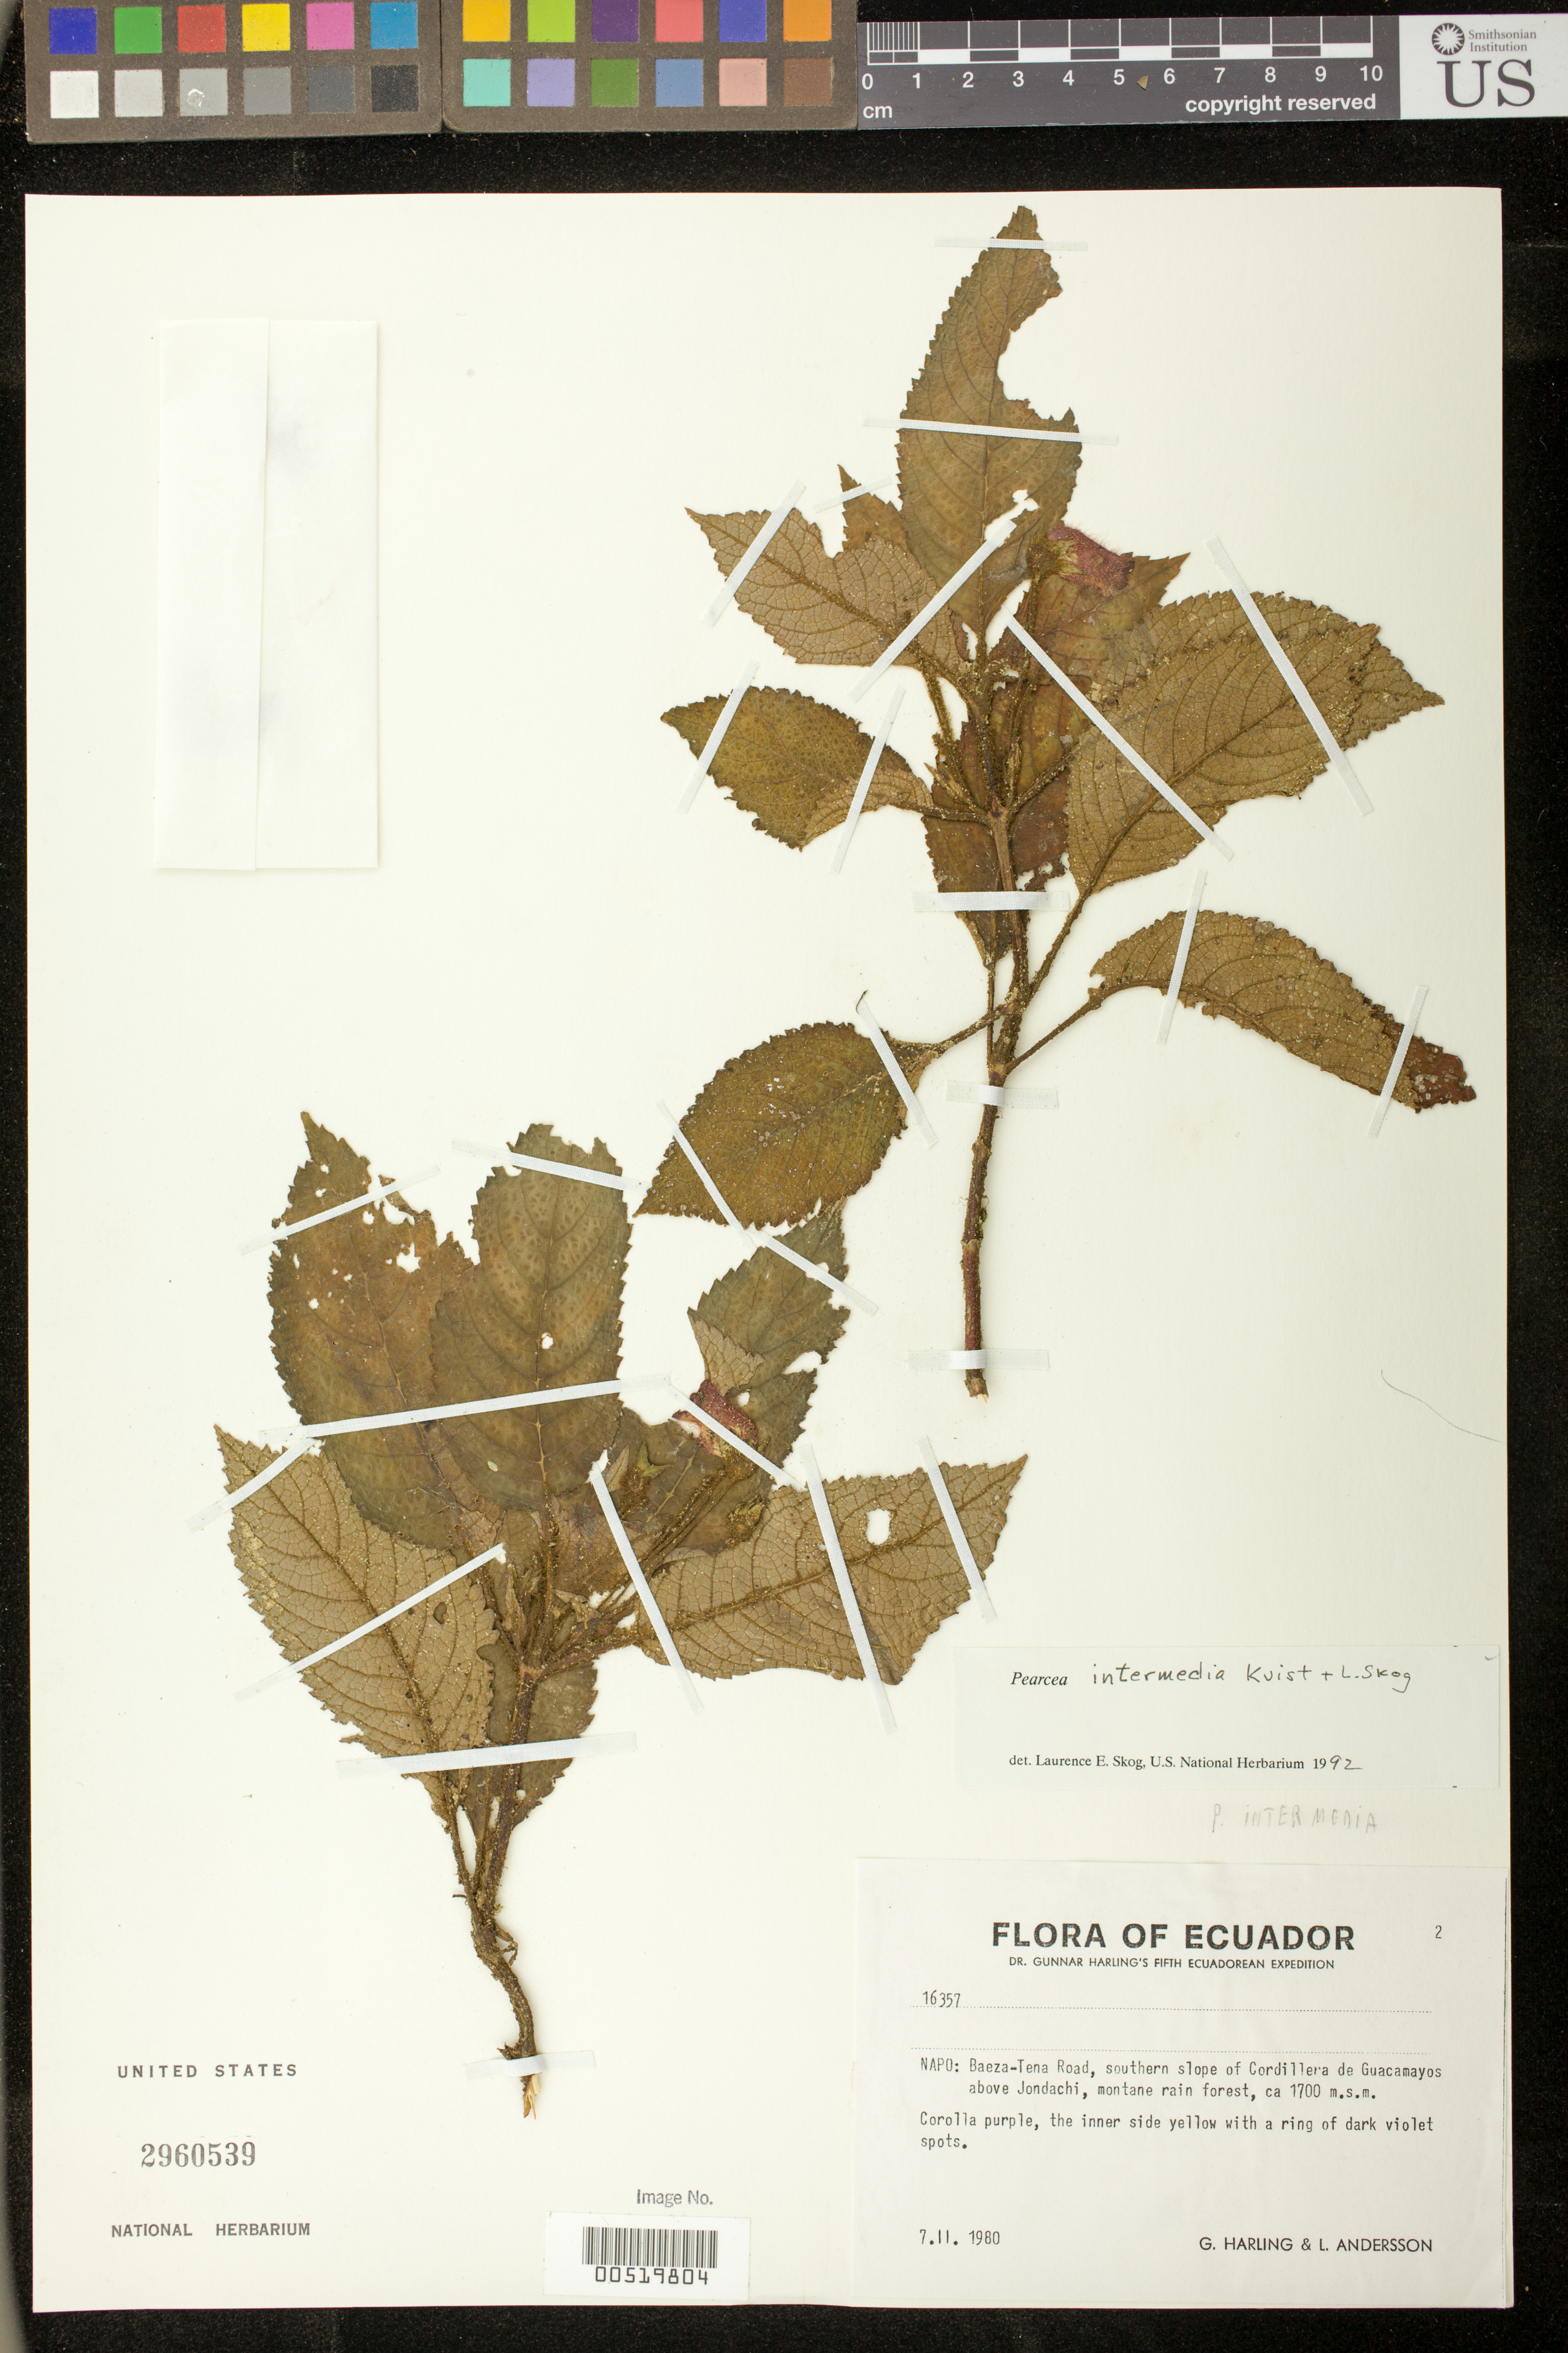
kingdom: Plantae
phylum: Tracheophyta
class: Magnoliopsida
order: Lamiales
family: Gesneriaceae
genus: Pearcea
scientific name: Pearcea intermedia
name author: L.P. Kvist & L.E. Skog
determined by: Skog, Laurence E.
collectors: G. Harling & L. Andersson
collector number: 16357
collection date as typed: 07 Feb 1980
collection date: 1980-02-07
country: Ecuador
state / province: Napo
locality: Baeza - Tena road, southern slope of Cordillera de Guacamayos above Jondachi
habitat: Montane rain forest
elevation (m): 1700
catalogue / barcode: US 2960539